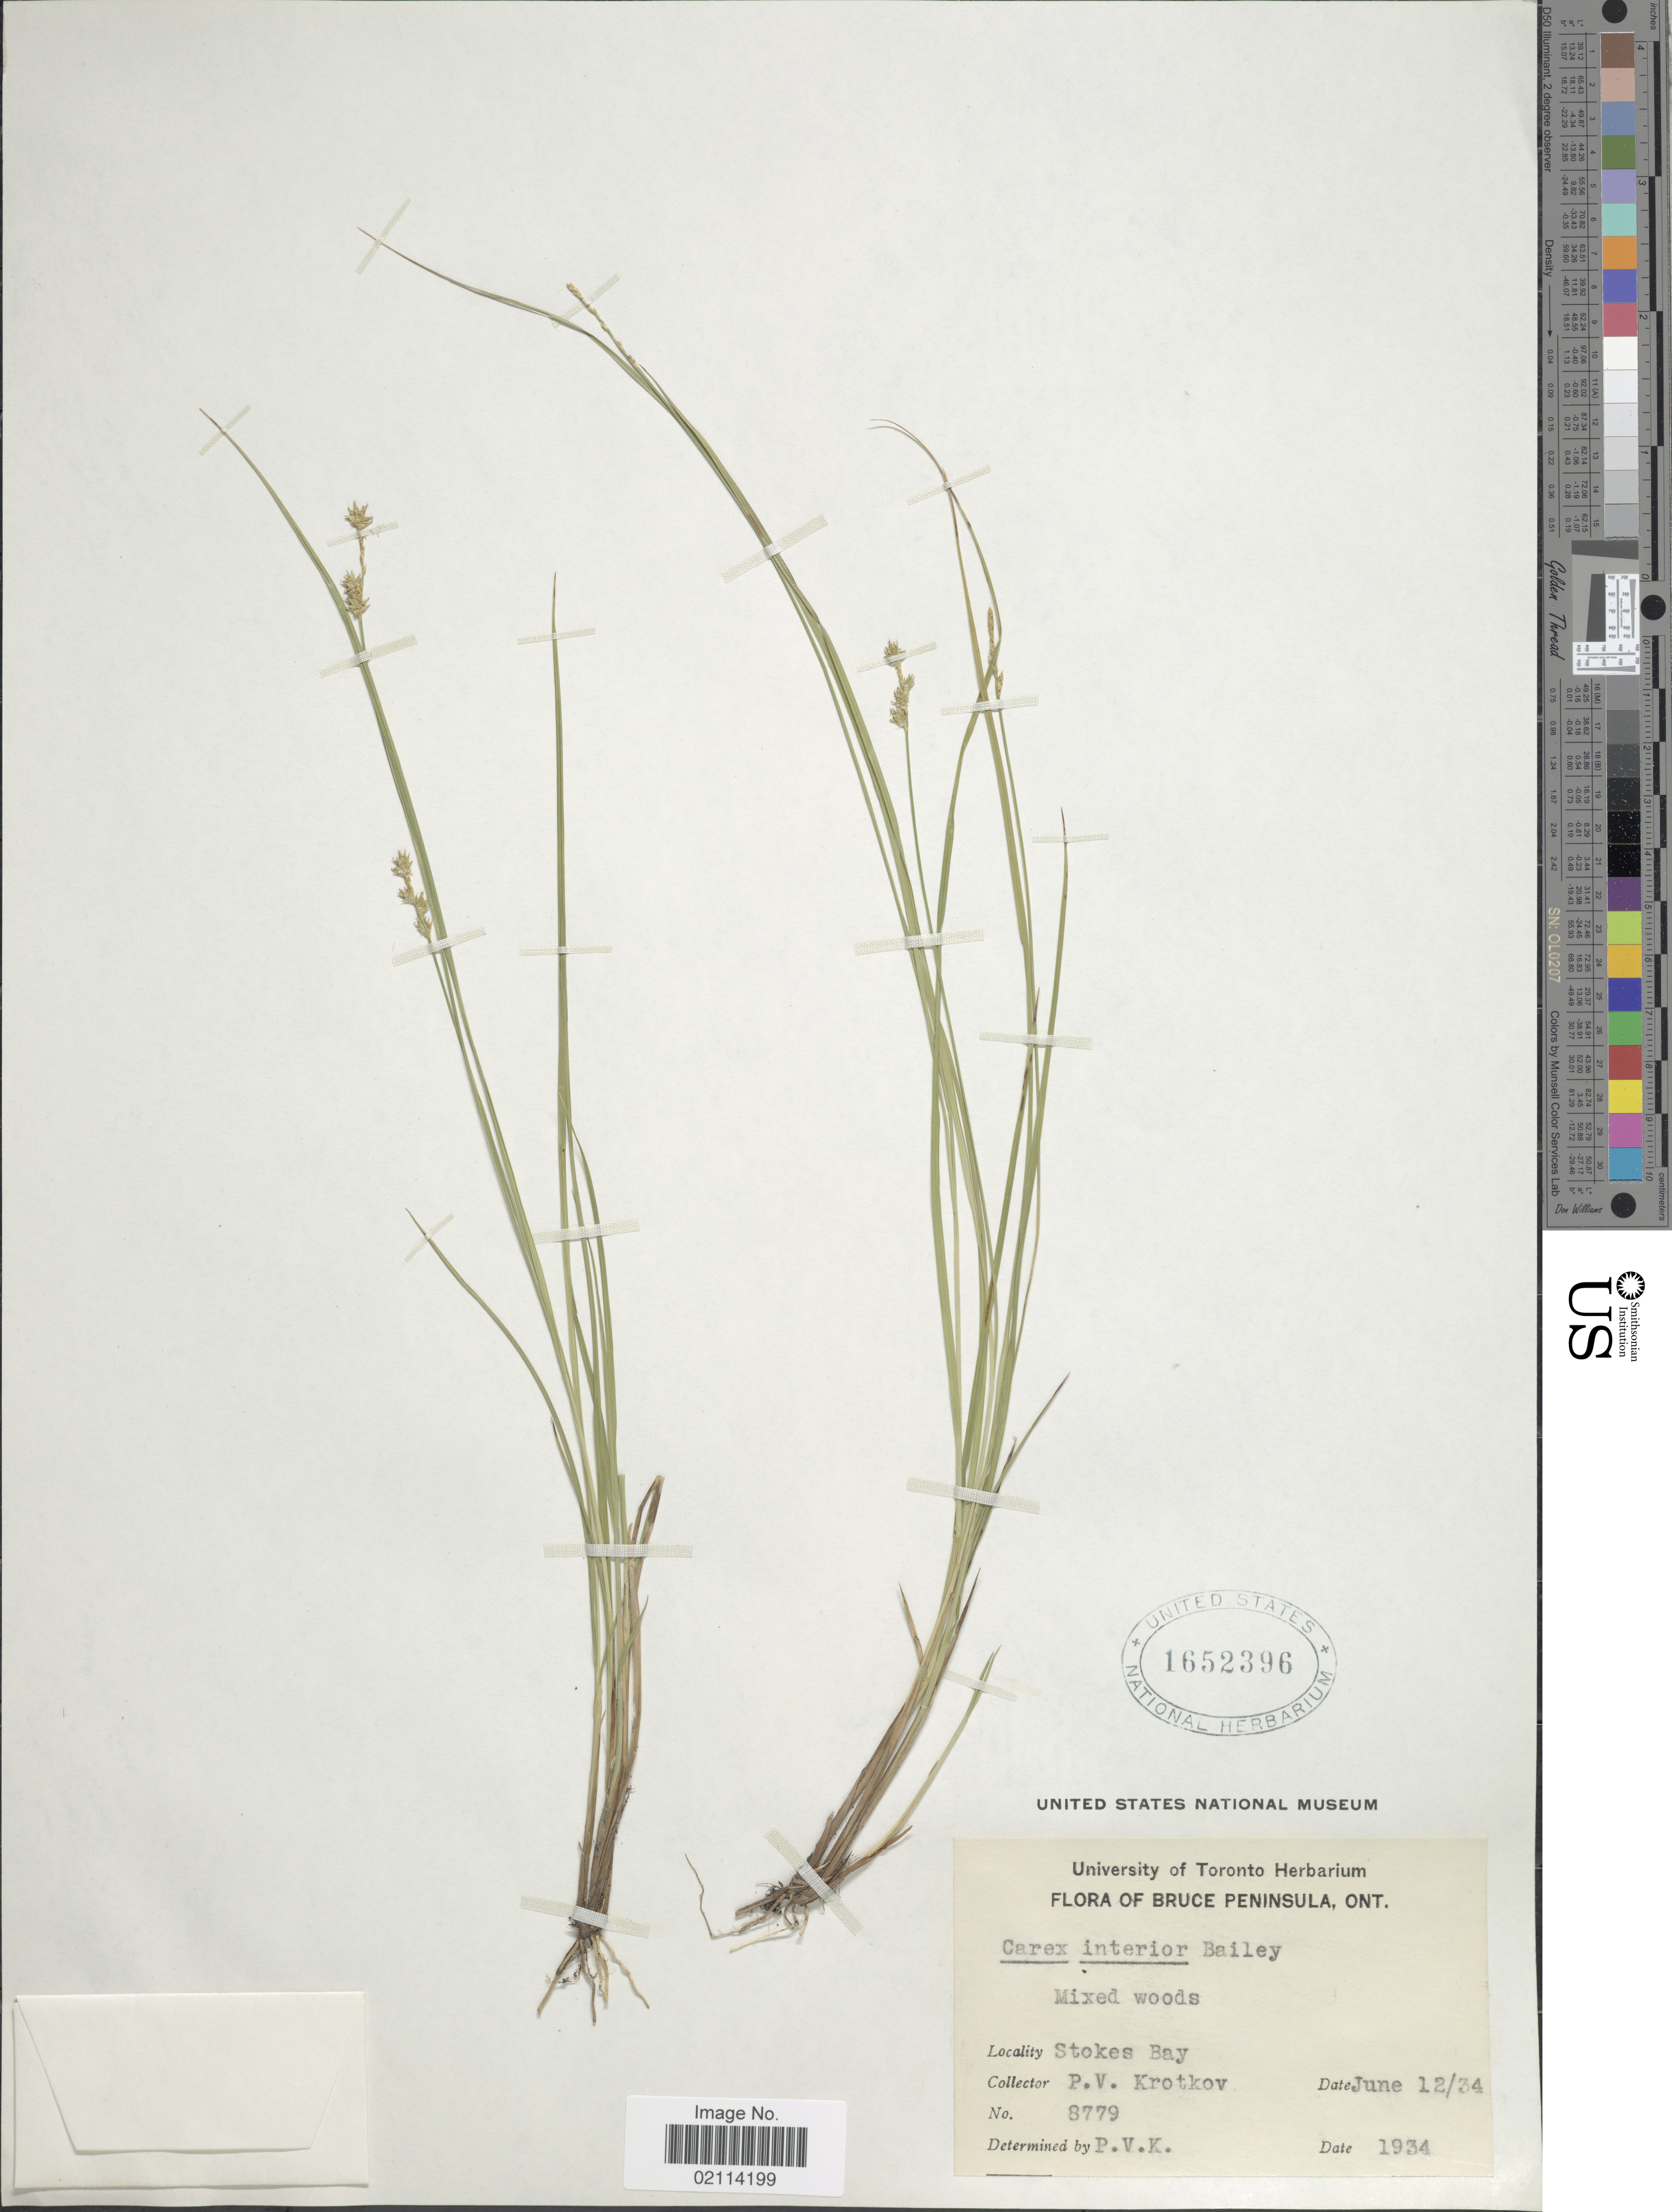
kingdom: Plantae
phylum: Tracheophyta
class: Liliopsida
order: Poales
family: Cyperaceae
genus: Carex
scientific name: Carex interior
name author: L.H. Bailey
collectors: P. V. Krotkov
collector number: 8779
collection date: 1934-06-12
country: Canada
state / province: Ontario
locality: Bruce Peninsula, mixed woods, Stokes Bay.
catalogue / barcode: US 1652396